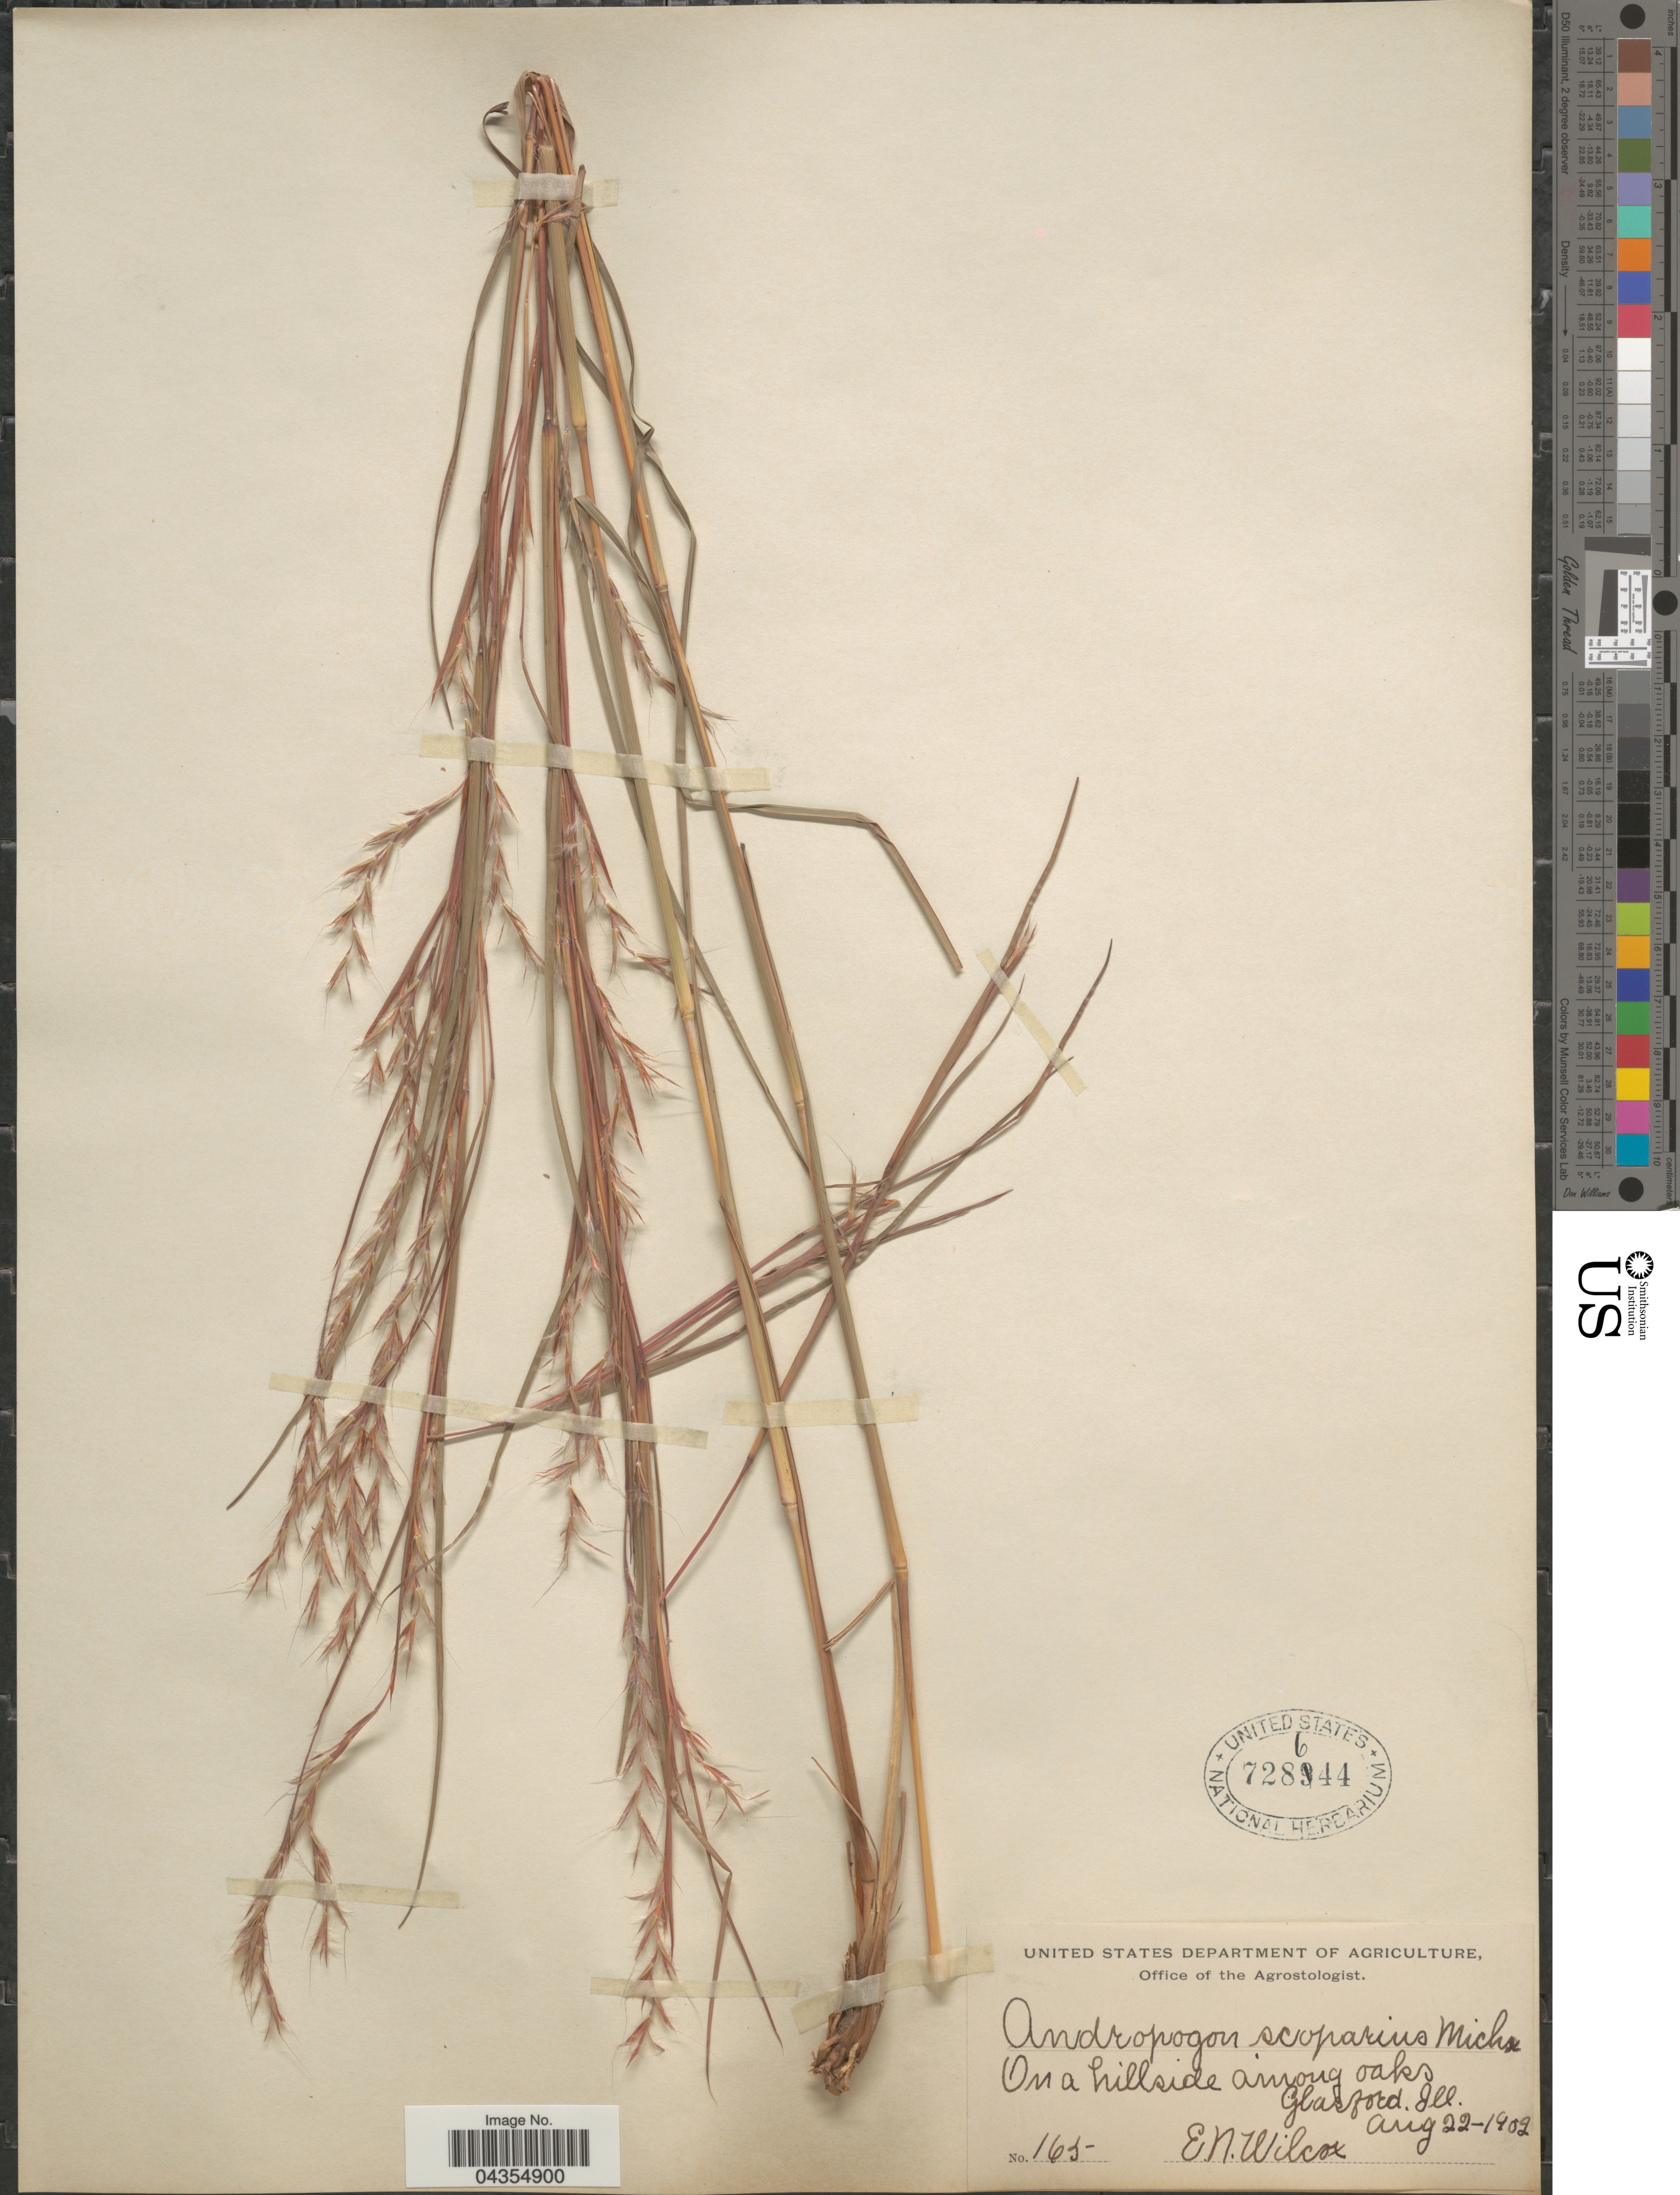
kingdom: Plantae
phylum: Tracheophyta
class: Liliopsida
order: Poales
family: Poaceae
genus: Schizachyrium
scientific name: Schizachyrium sanguineum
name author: (Retz.) Alston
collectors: E. Wilcox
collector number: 165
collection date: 1902-08-22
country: United States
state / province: Illinois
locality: Glasford.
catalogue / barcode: US 728644